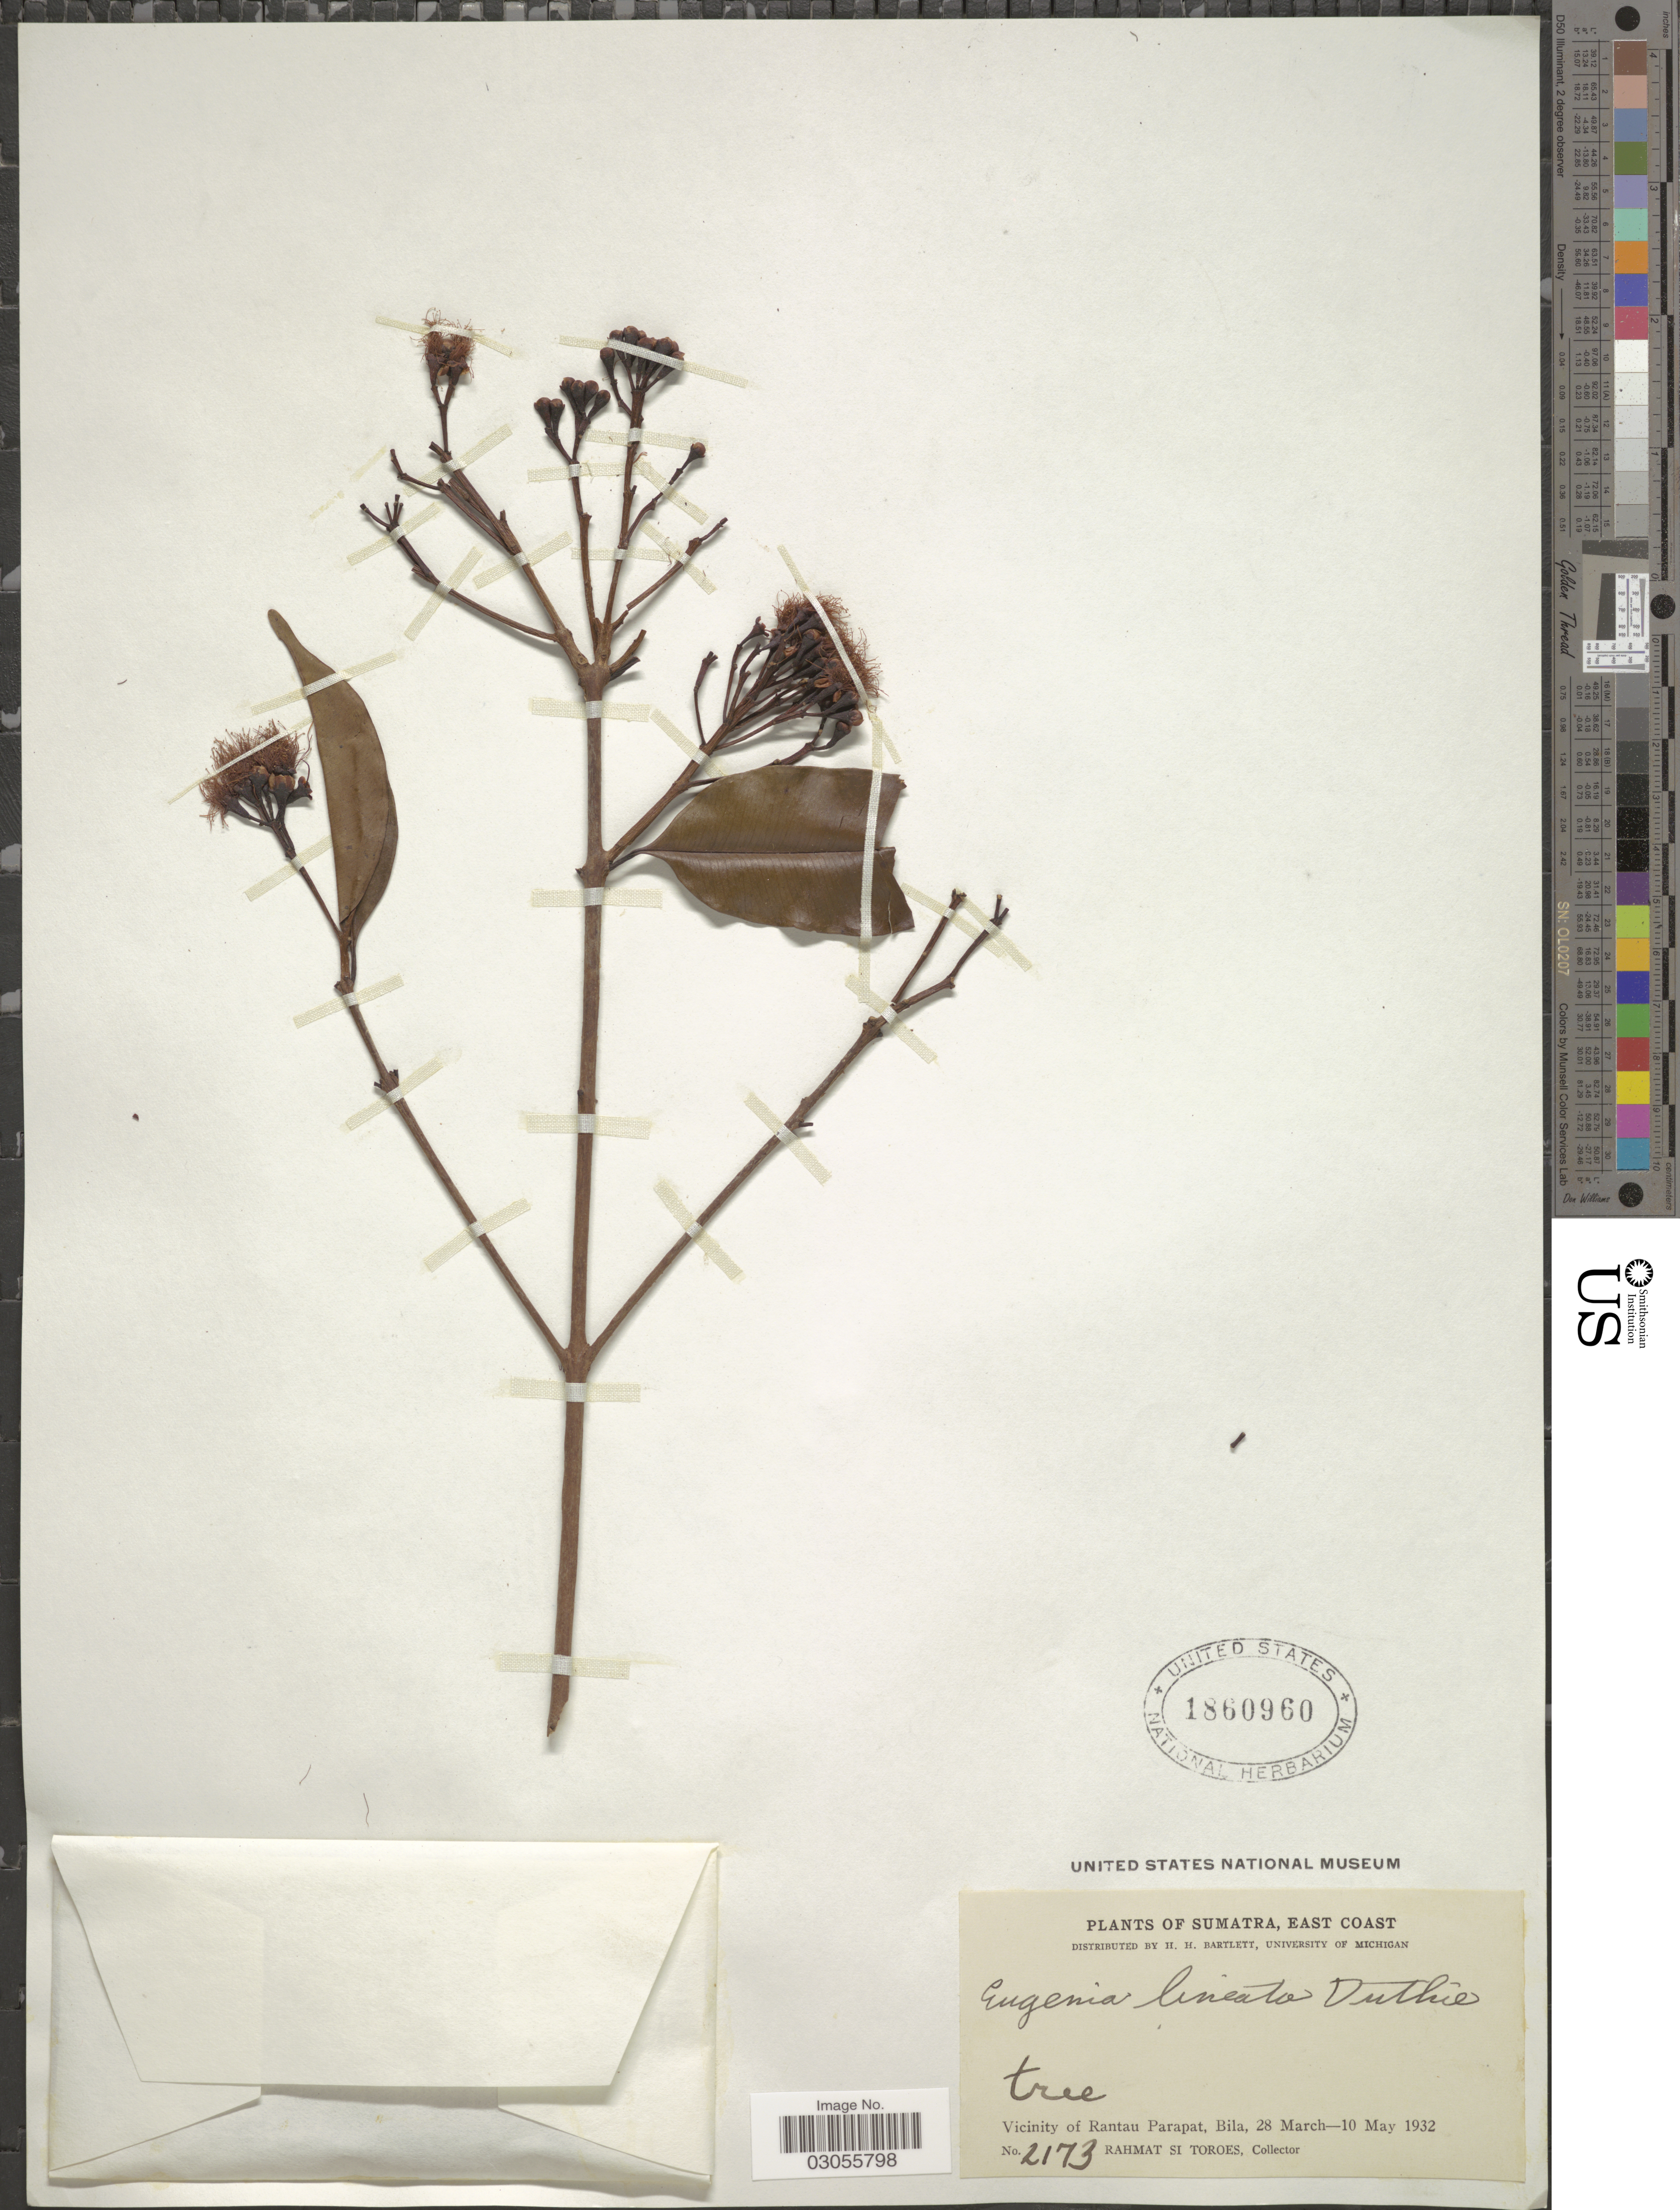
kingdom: Plantae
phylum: Tracheophyta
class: Magnoliopsida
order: Myrtales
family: Myrtaceae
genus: Syzygium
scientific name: Syzygium cerasiforme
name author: (Blume) Merr. & L.M. Perry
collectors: Rahmat Si Boeea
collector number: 2173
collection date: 1932-03-28/1932-05-10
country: Indonesia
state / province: Sumatra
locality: East Coast. Vicinity of Rantau Parapat, Bila.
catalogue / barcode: US 1860960